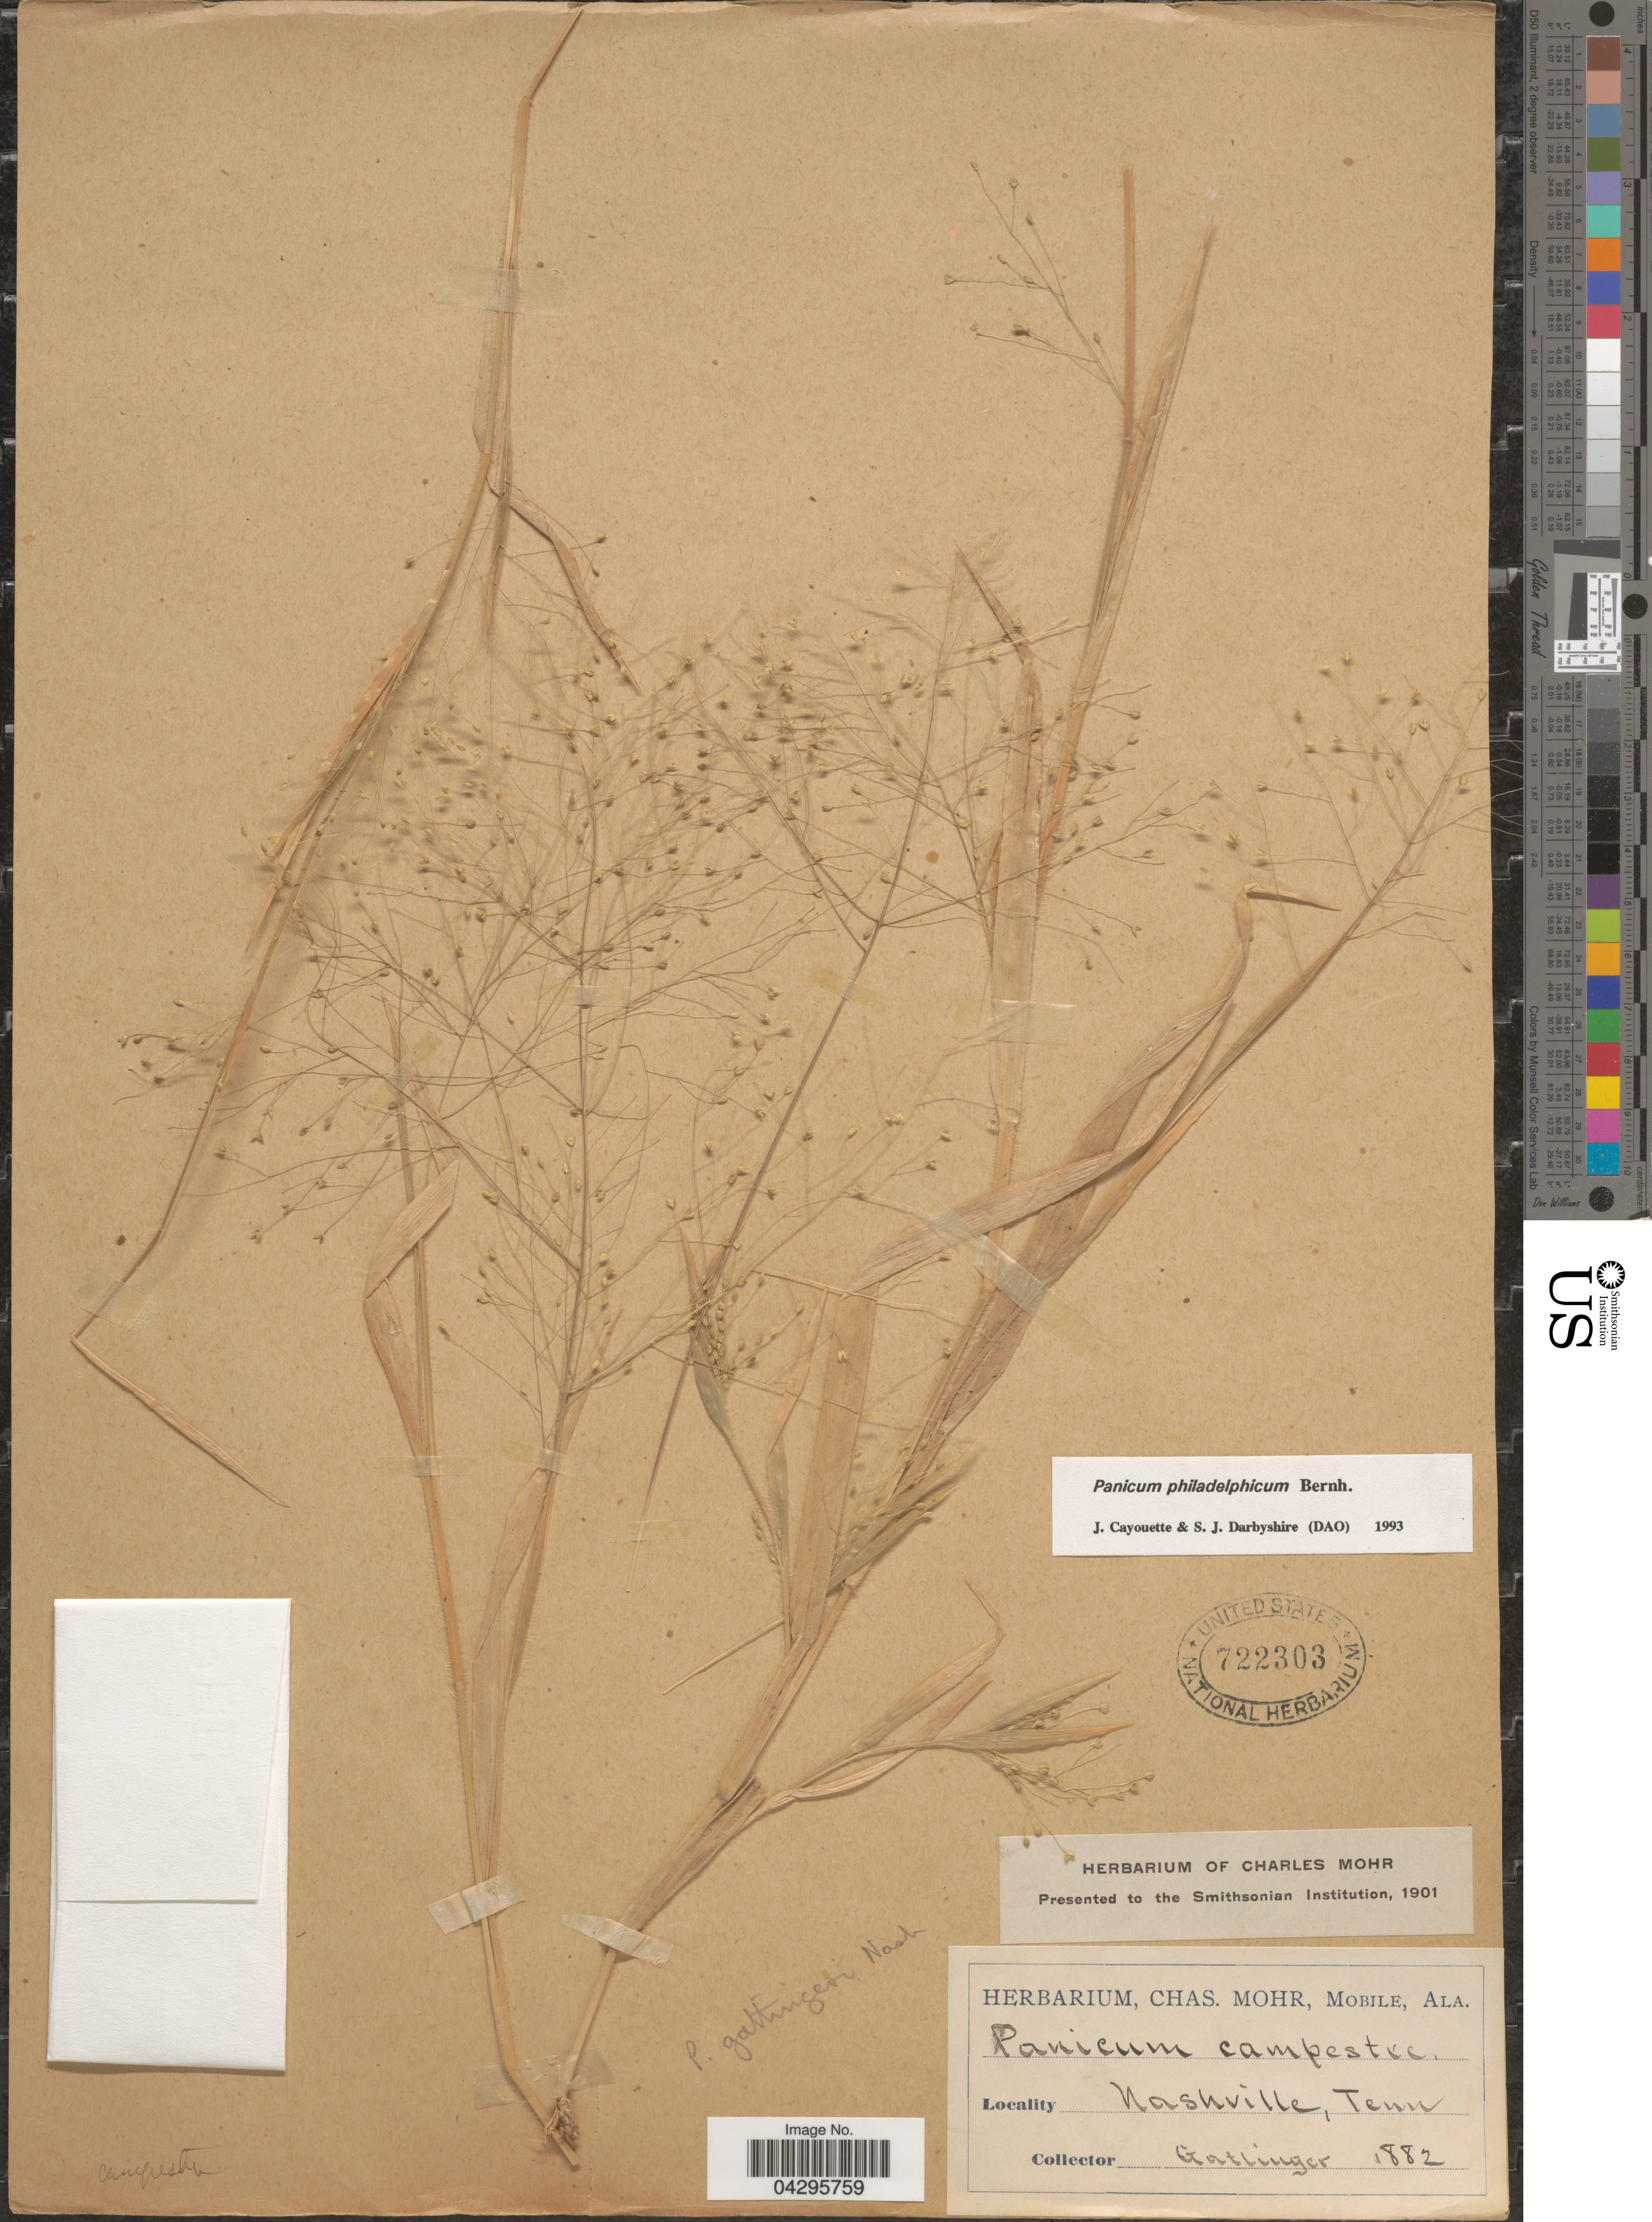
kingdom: Plantae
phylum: Tracheophyta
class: Liliopsida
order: Poales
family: Poaceae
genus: Panicum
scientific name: Panicum philadelphicum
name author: Bernh. ex Trin.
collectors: Gattinger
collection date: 1882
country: United States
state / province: Tennessee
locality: Nashville.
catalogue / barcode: US 722303